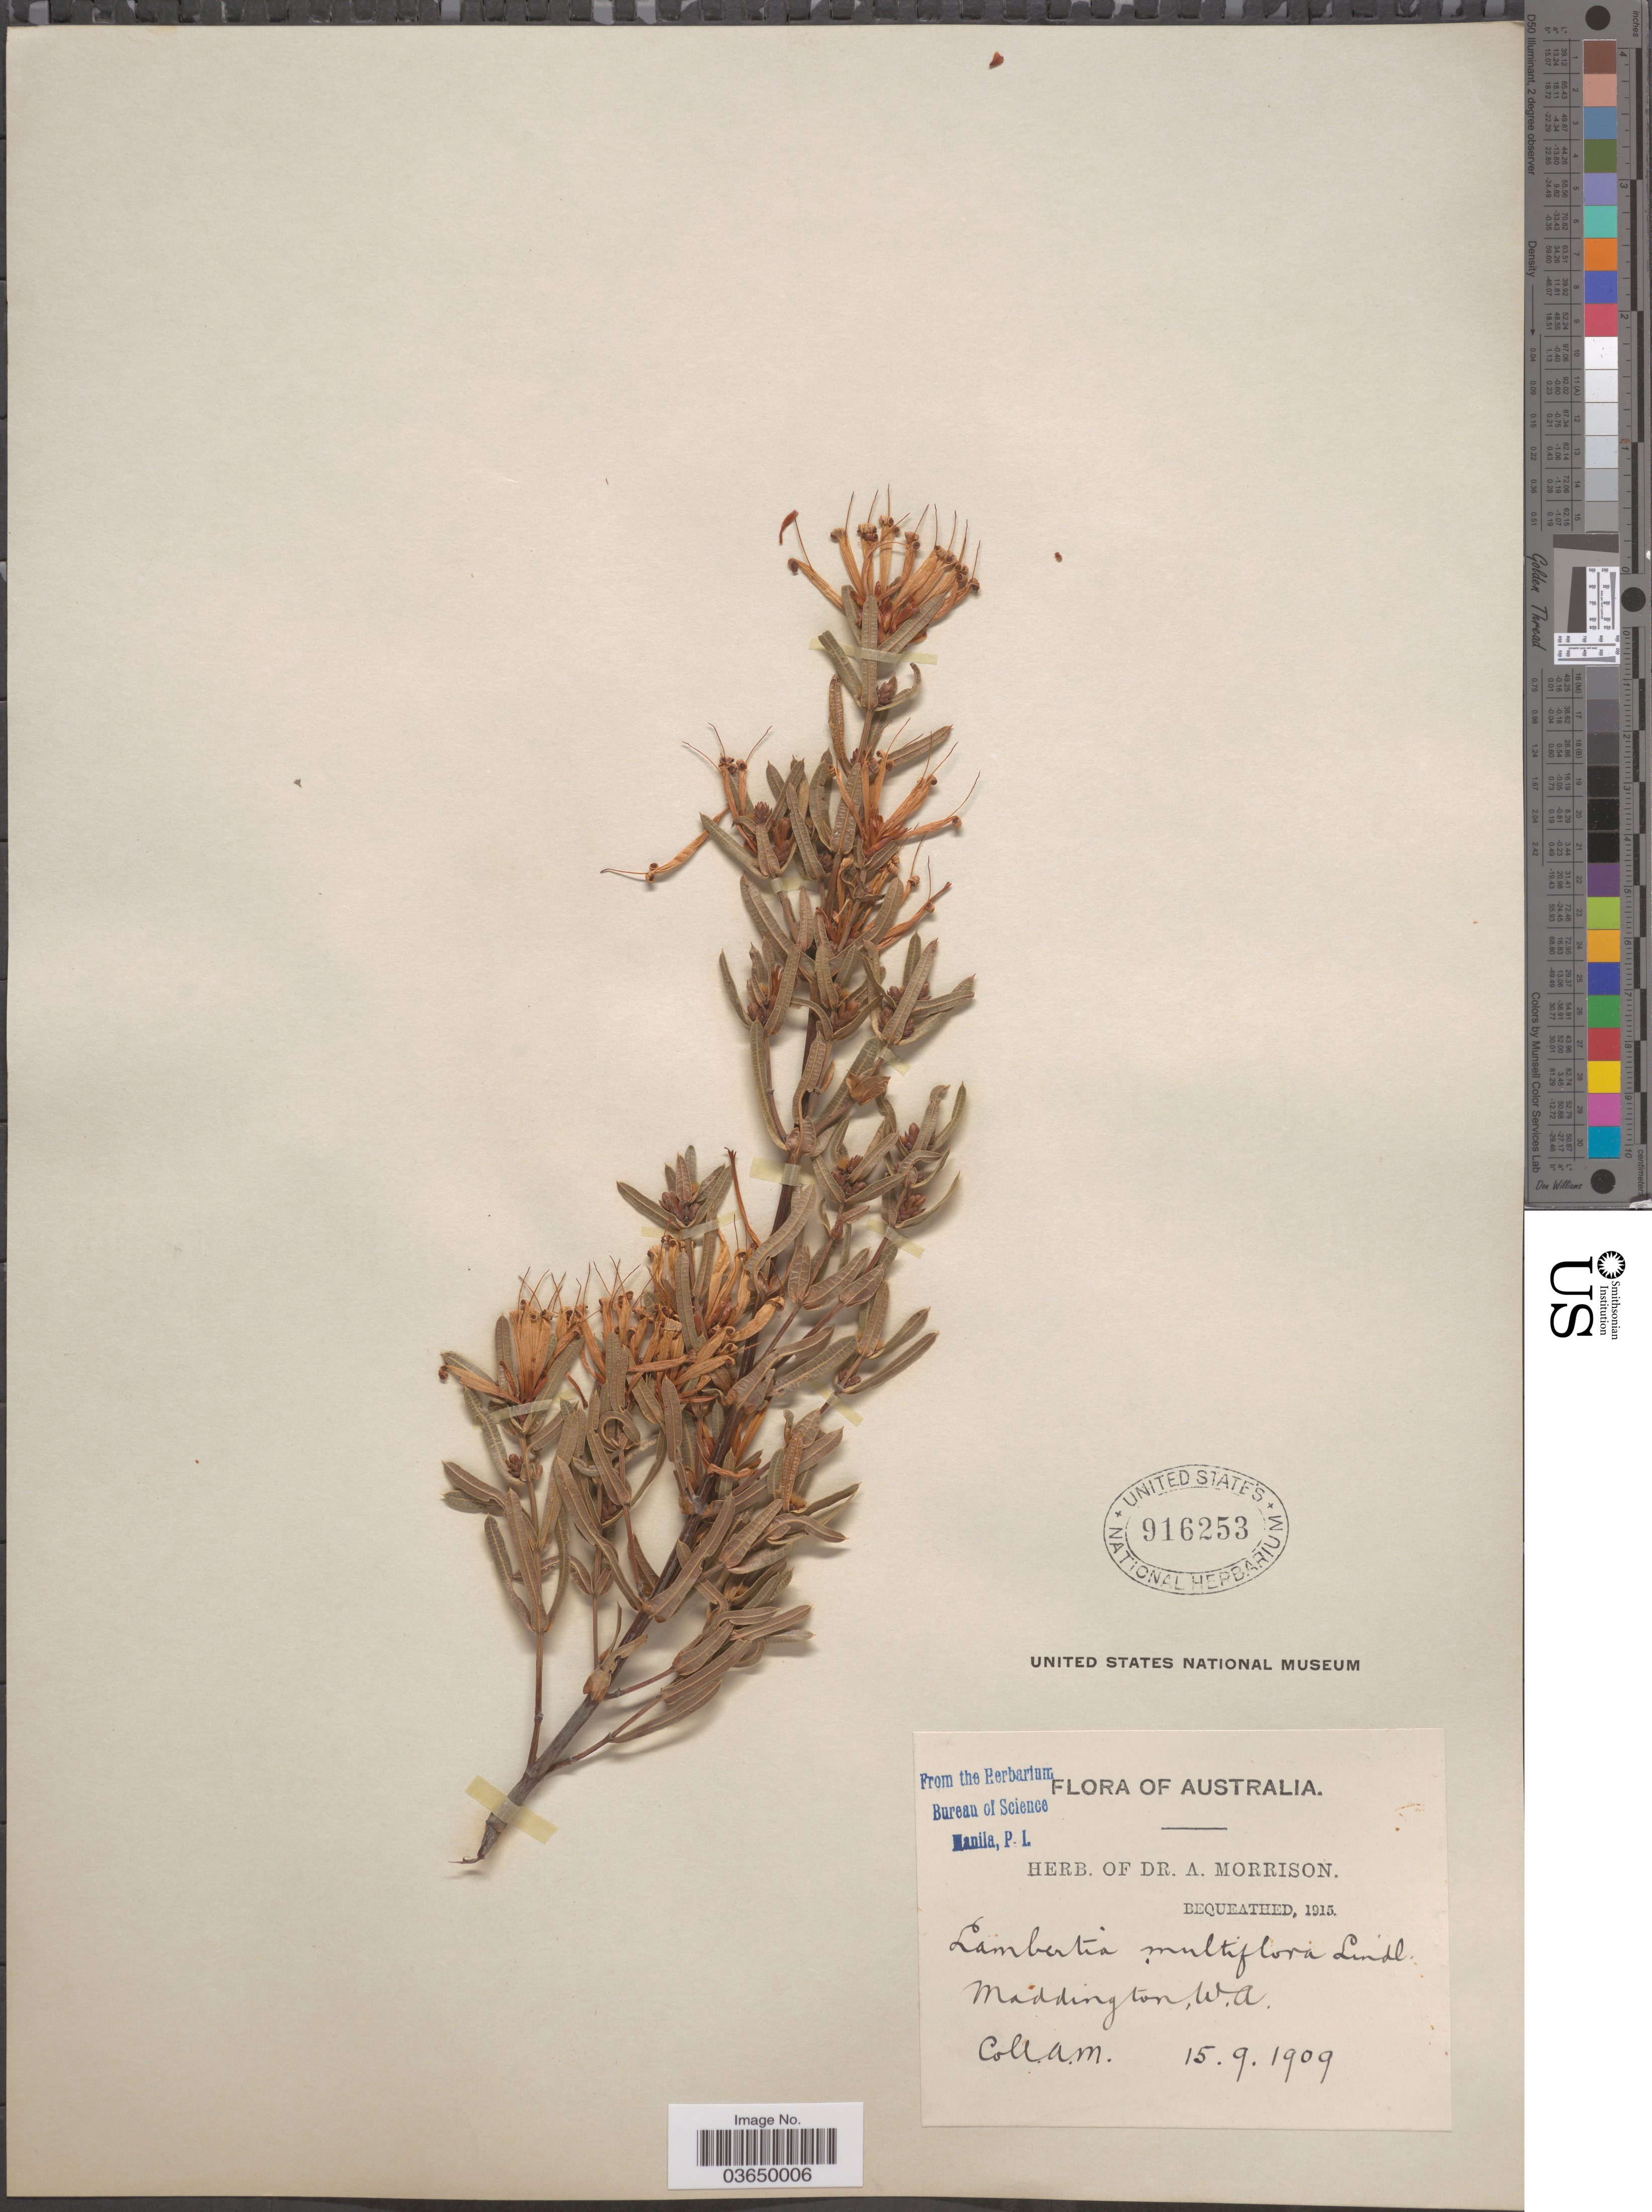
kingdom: Plantae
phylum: Tracheophyta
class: Magnoliopsida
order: Proteales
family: Proteaceae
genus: Lambertia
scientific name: Lambertia multiflora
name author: Lindl.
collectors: A. Morrison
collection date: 1909-09-15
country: Australia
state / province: Western Australia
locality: Maddington. W.A.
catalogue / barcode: US 916253